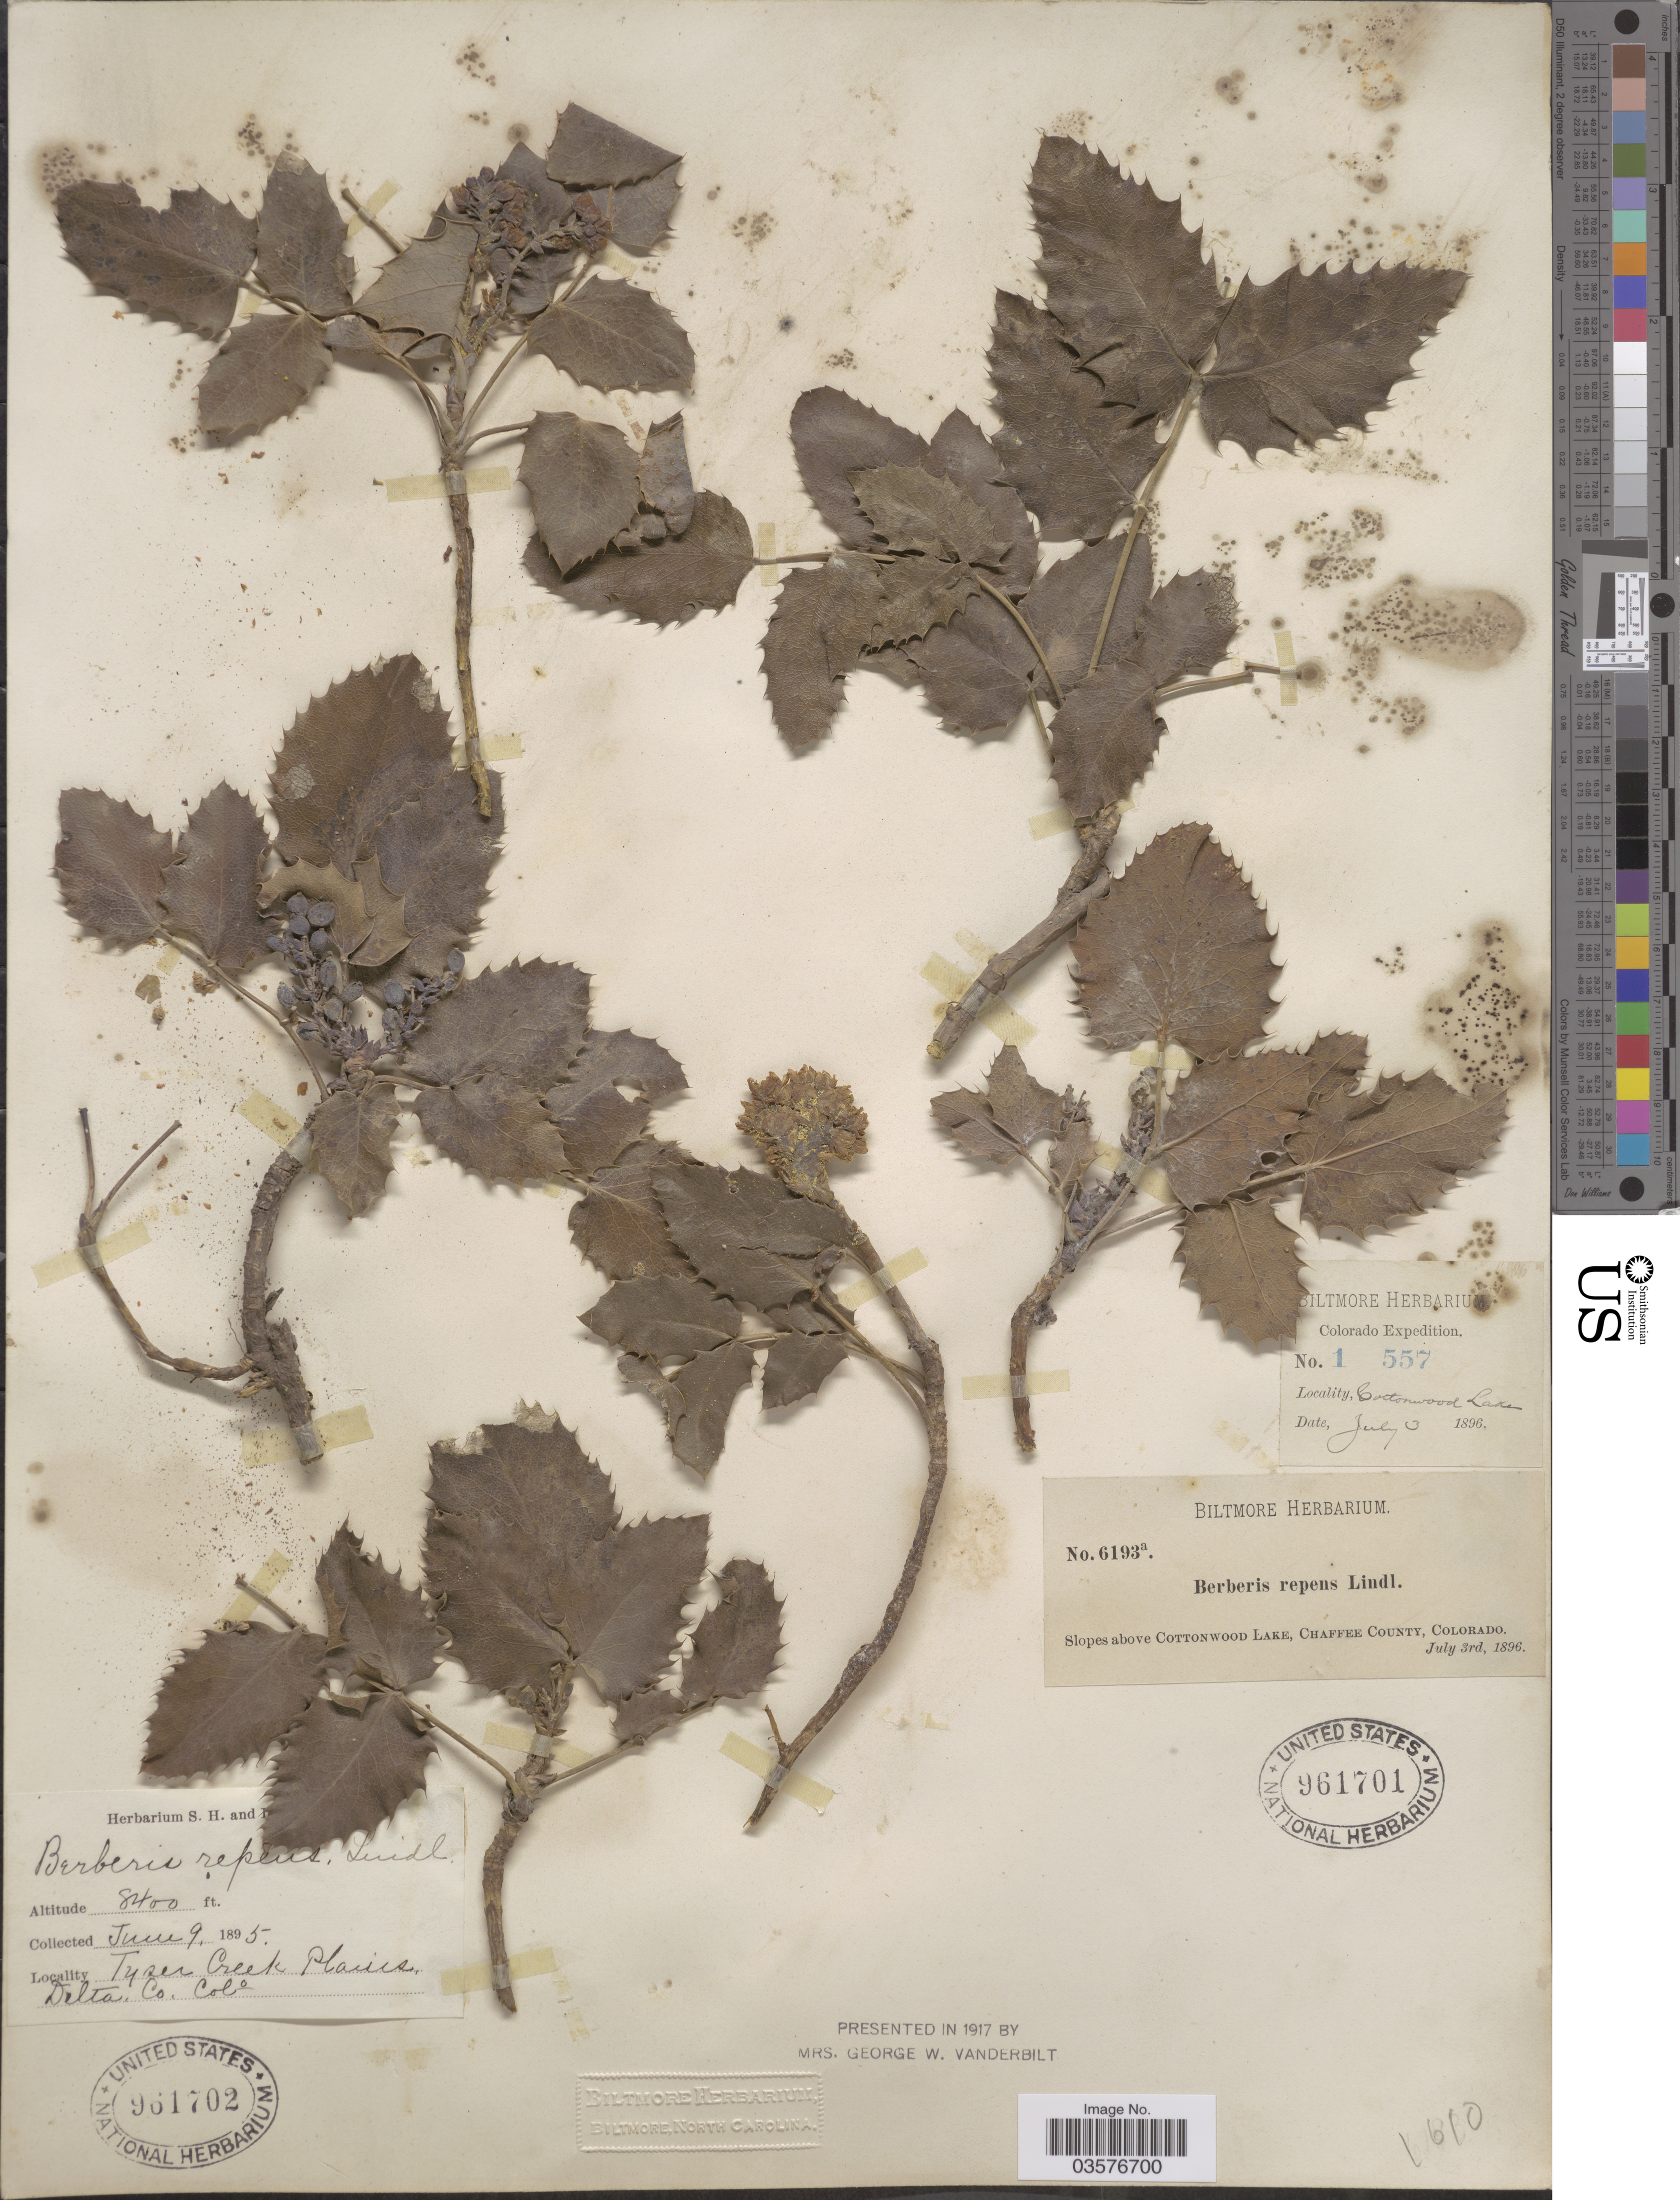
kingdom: Plantae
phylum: Tracheophyta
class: Magnoliopsida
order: Ranunculales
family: Berberidaceae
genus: Mahonia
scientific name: Mahonia repens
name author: (Lindl.) G. Don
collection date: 1895-06-09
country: United States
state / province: Colorado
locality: Tysen Creek Plains, Delta Co.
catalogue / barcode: US 961702-2